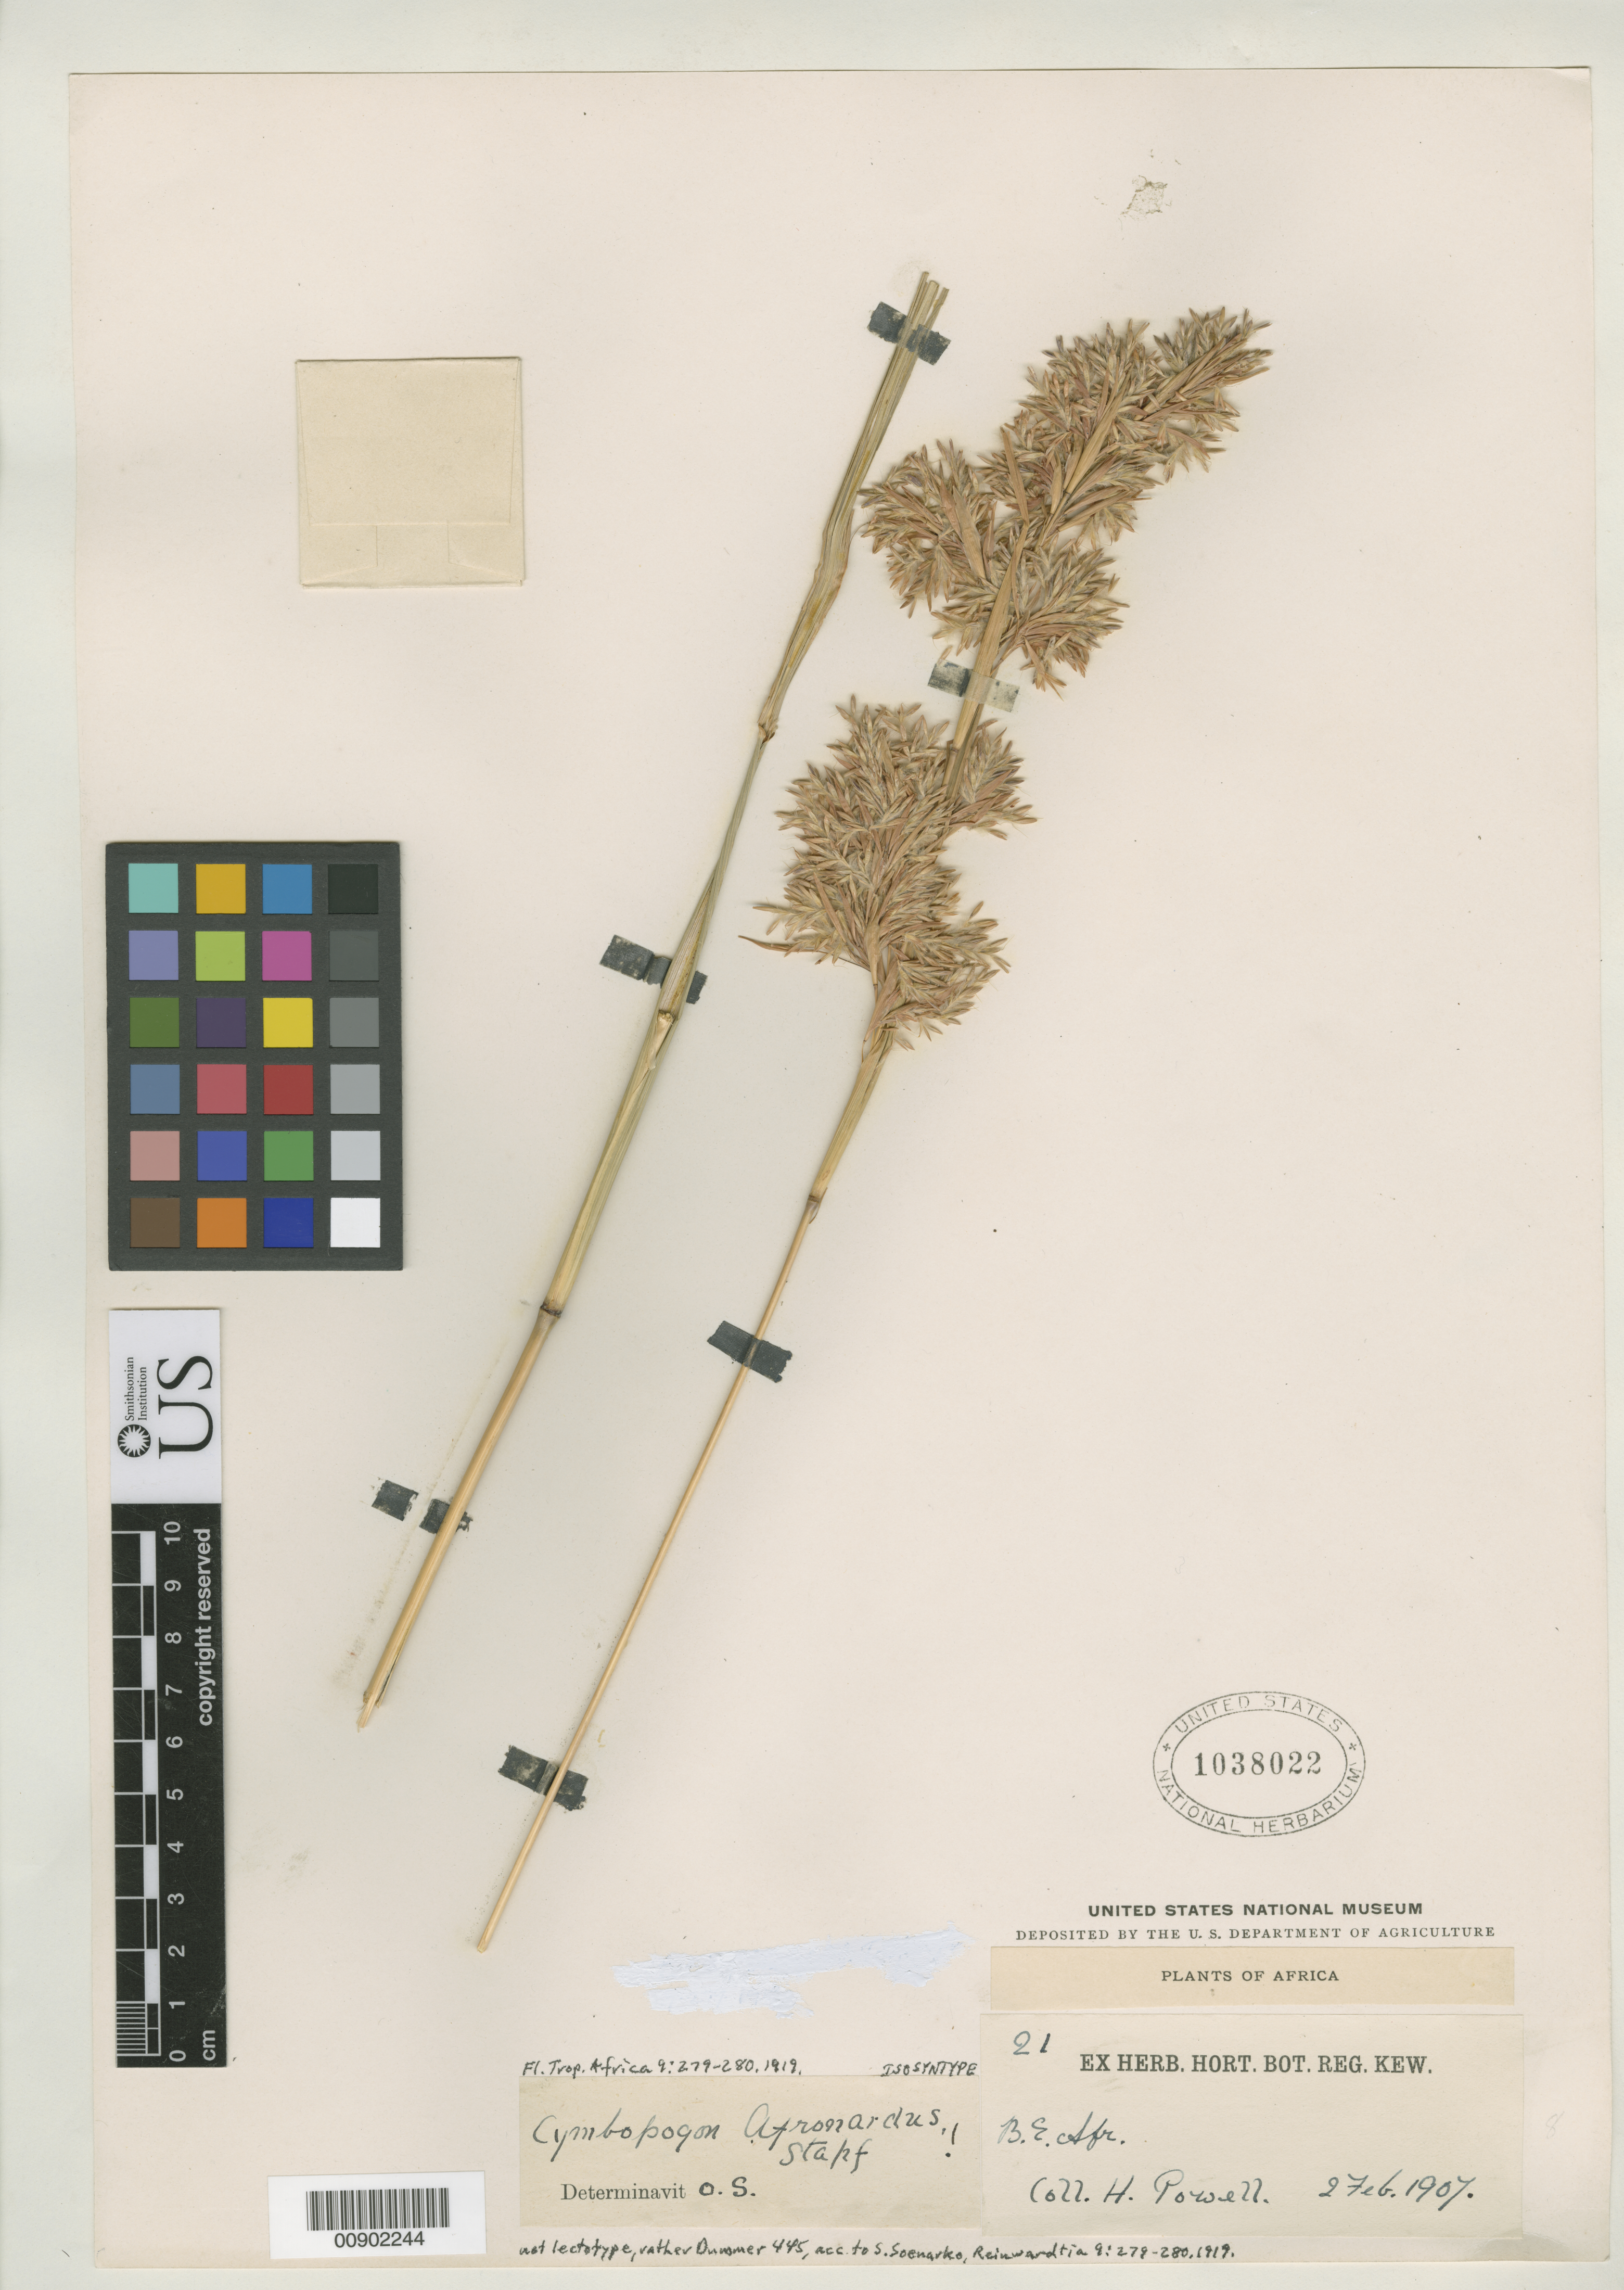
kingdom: Plantae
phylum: Tracheophyta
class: Liliopsida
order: Poales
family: Poaceae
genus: Cymbopogon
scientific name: Cymbopogon afronardus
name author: Stapf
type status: Isosyntype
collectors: H. Powell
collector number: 21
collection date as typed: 02 Feb 1907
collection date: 1907-02-02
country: Kenya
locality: British East Africa.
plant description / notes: Lectotype collection is Dümmer 445 as designated by S. Soenarko, Reinwardtia 9: 360 (1977).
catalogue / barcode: US 1038022